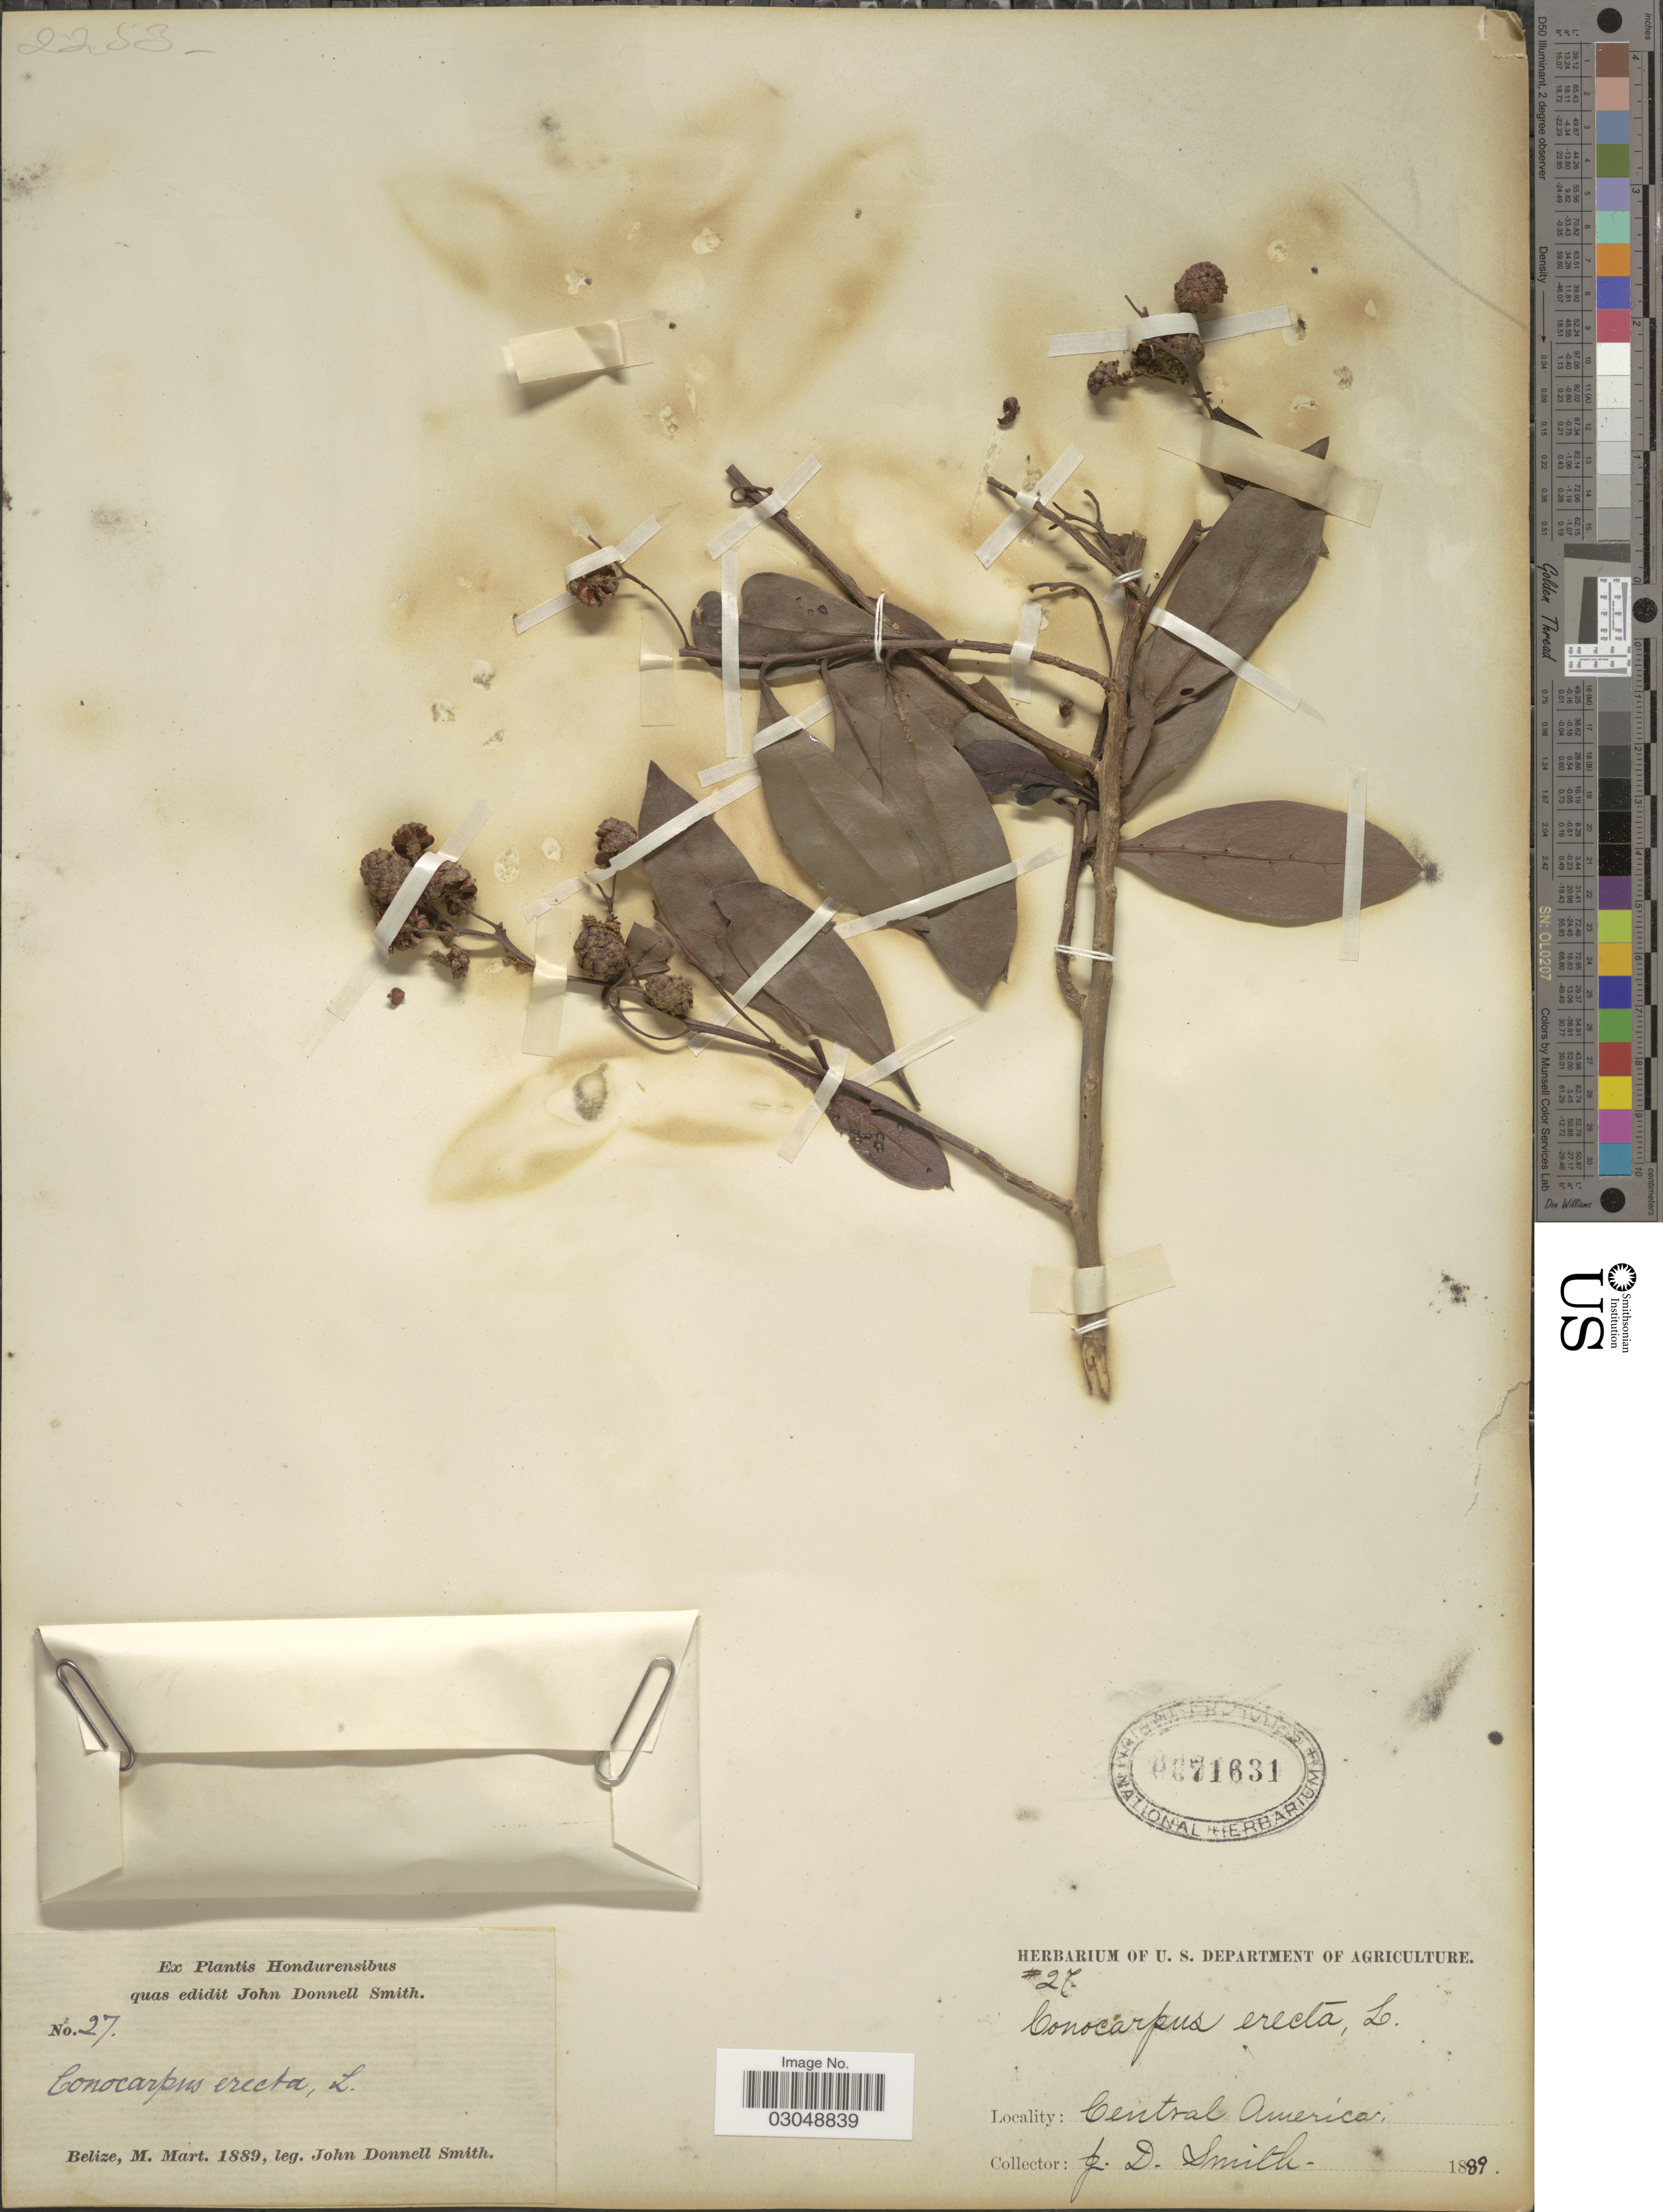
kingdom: Plantae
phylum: Tracheophyta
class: Magnoliopsida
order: Myrtales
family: Combretaceae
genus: Conocarpus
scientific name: Conocarpus erectus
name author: L.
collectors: J. Donnell Smith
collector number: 27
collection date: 1889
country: Belize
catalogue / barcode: US 71631